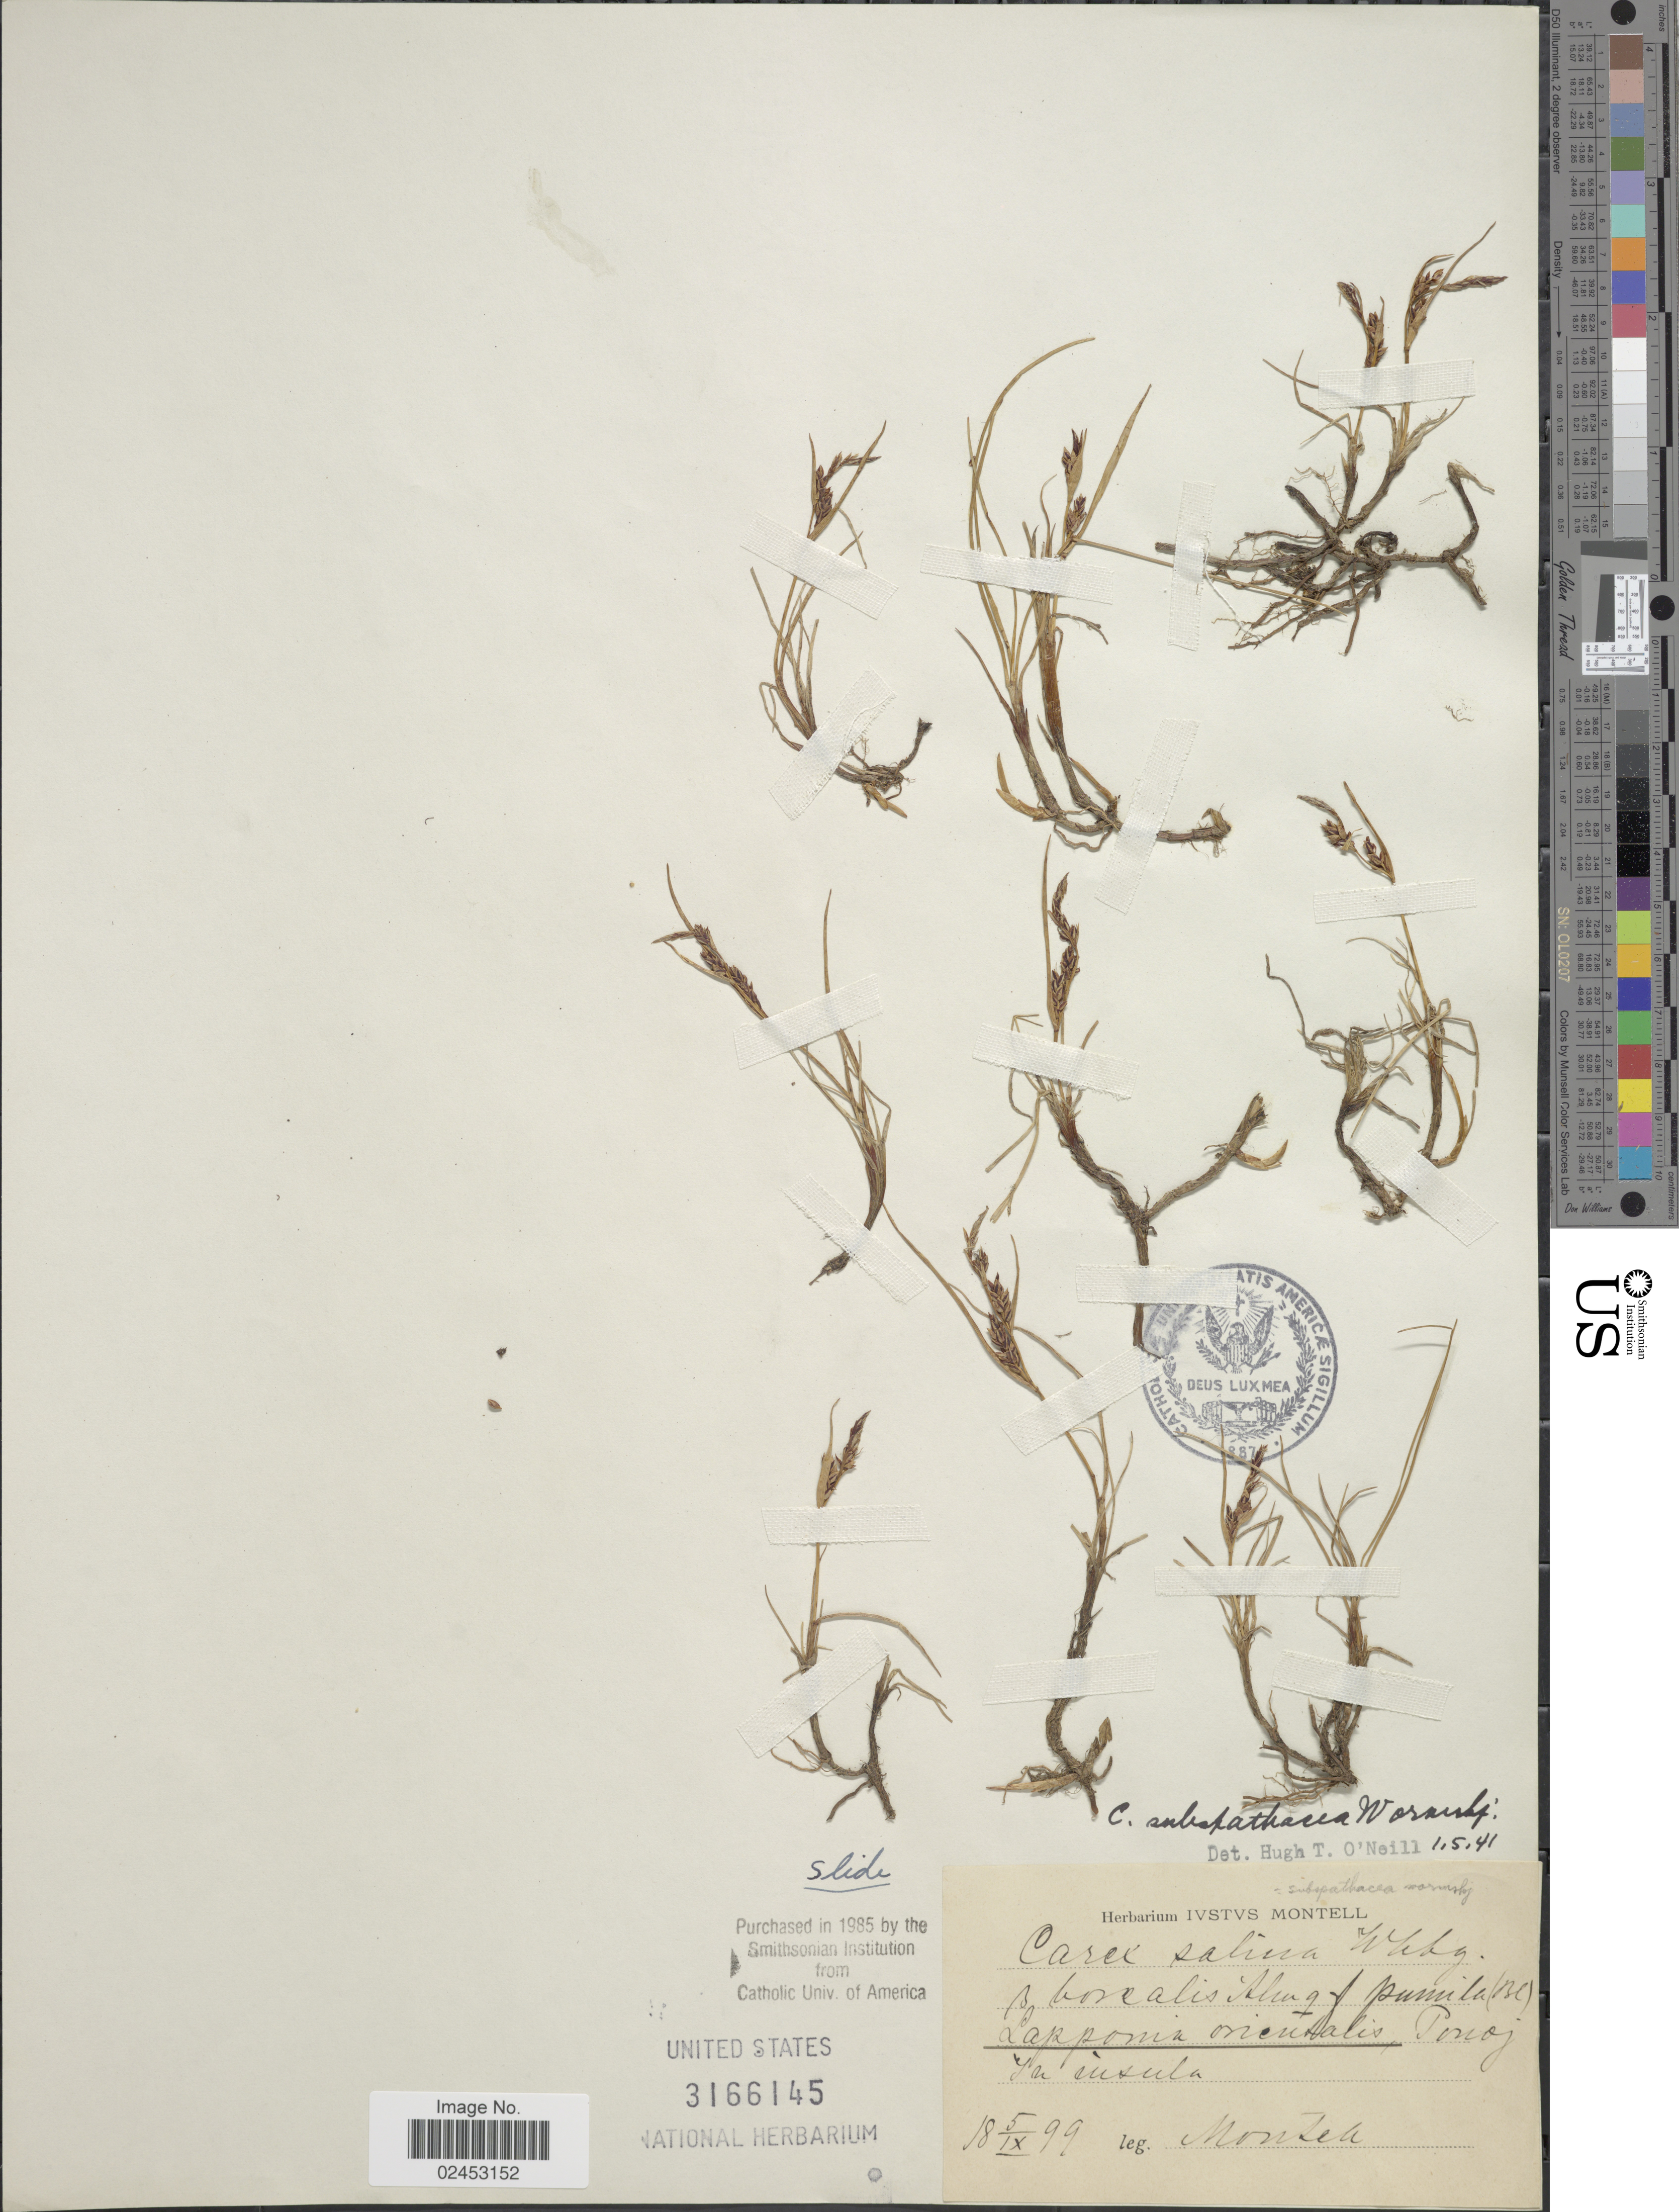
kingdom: Plantae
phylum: Tracheophyta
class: Liliopsida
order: Poales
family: Cyperaceae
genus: Carex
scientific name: Carex subspathacea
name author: Wormsk. ex Hornem.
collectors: I. Montell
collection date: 1899-09-05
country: Russian Federation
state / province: Murmansk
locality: Lapponia orientalis, Ponoj La insula.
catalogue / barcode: US 3166145